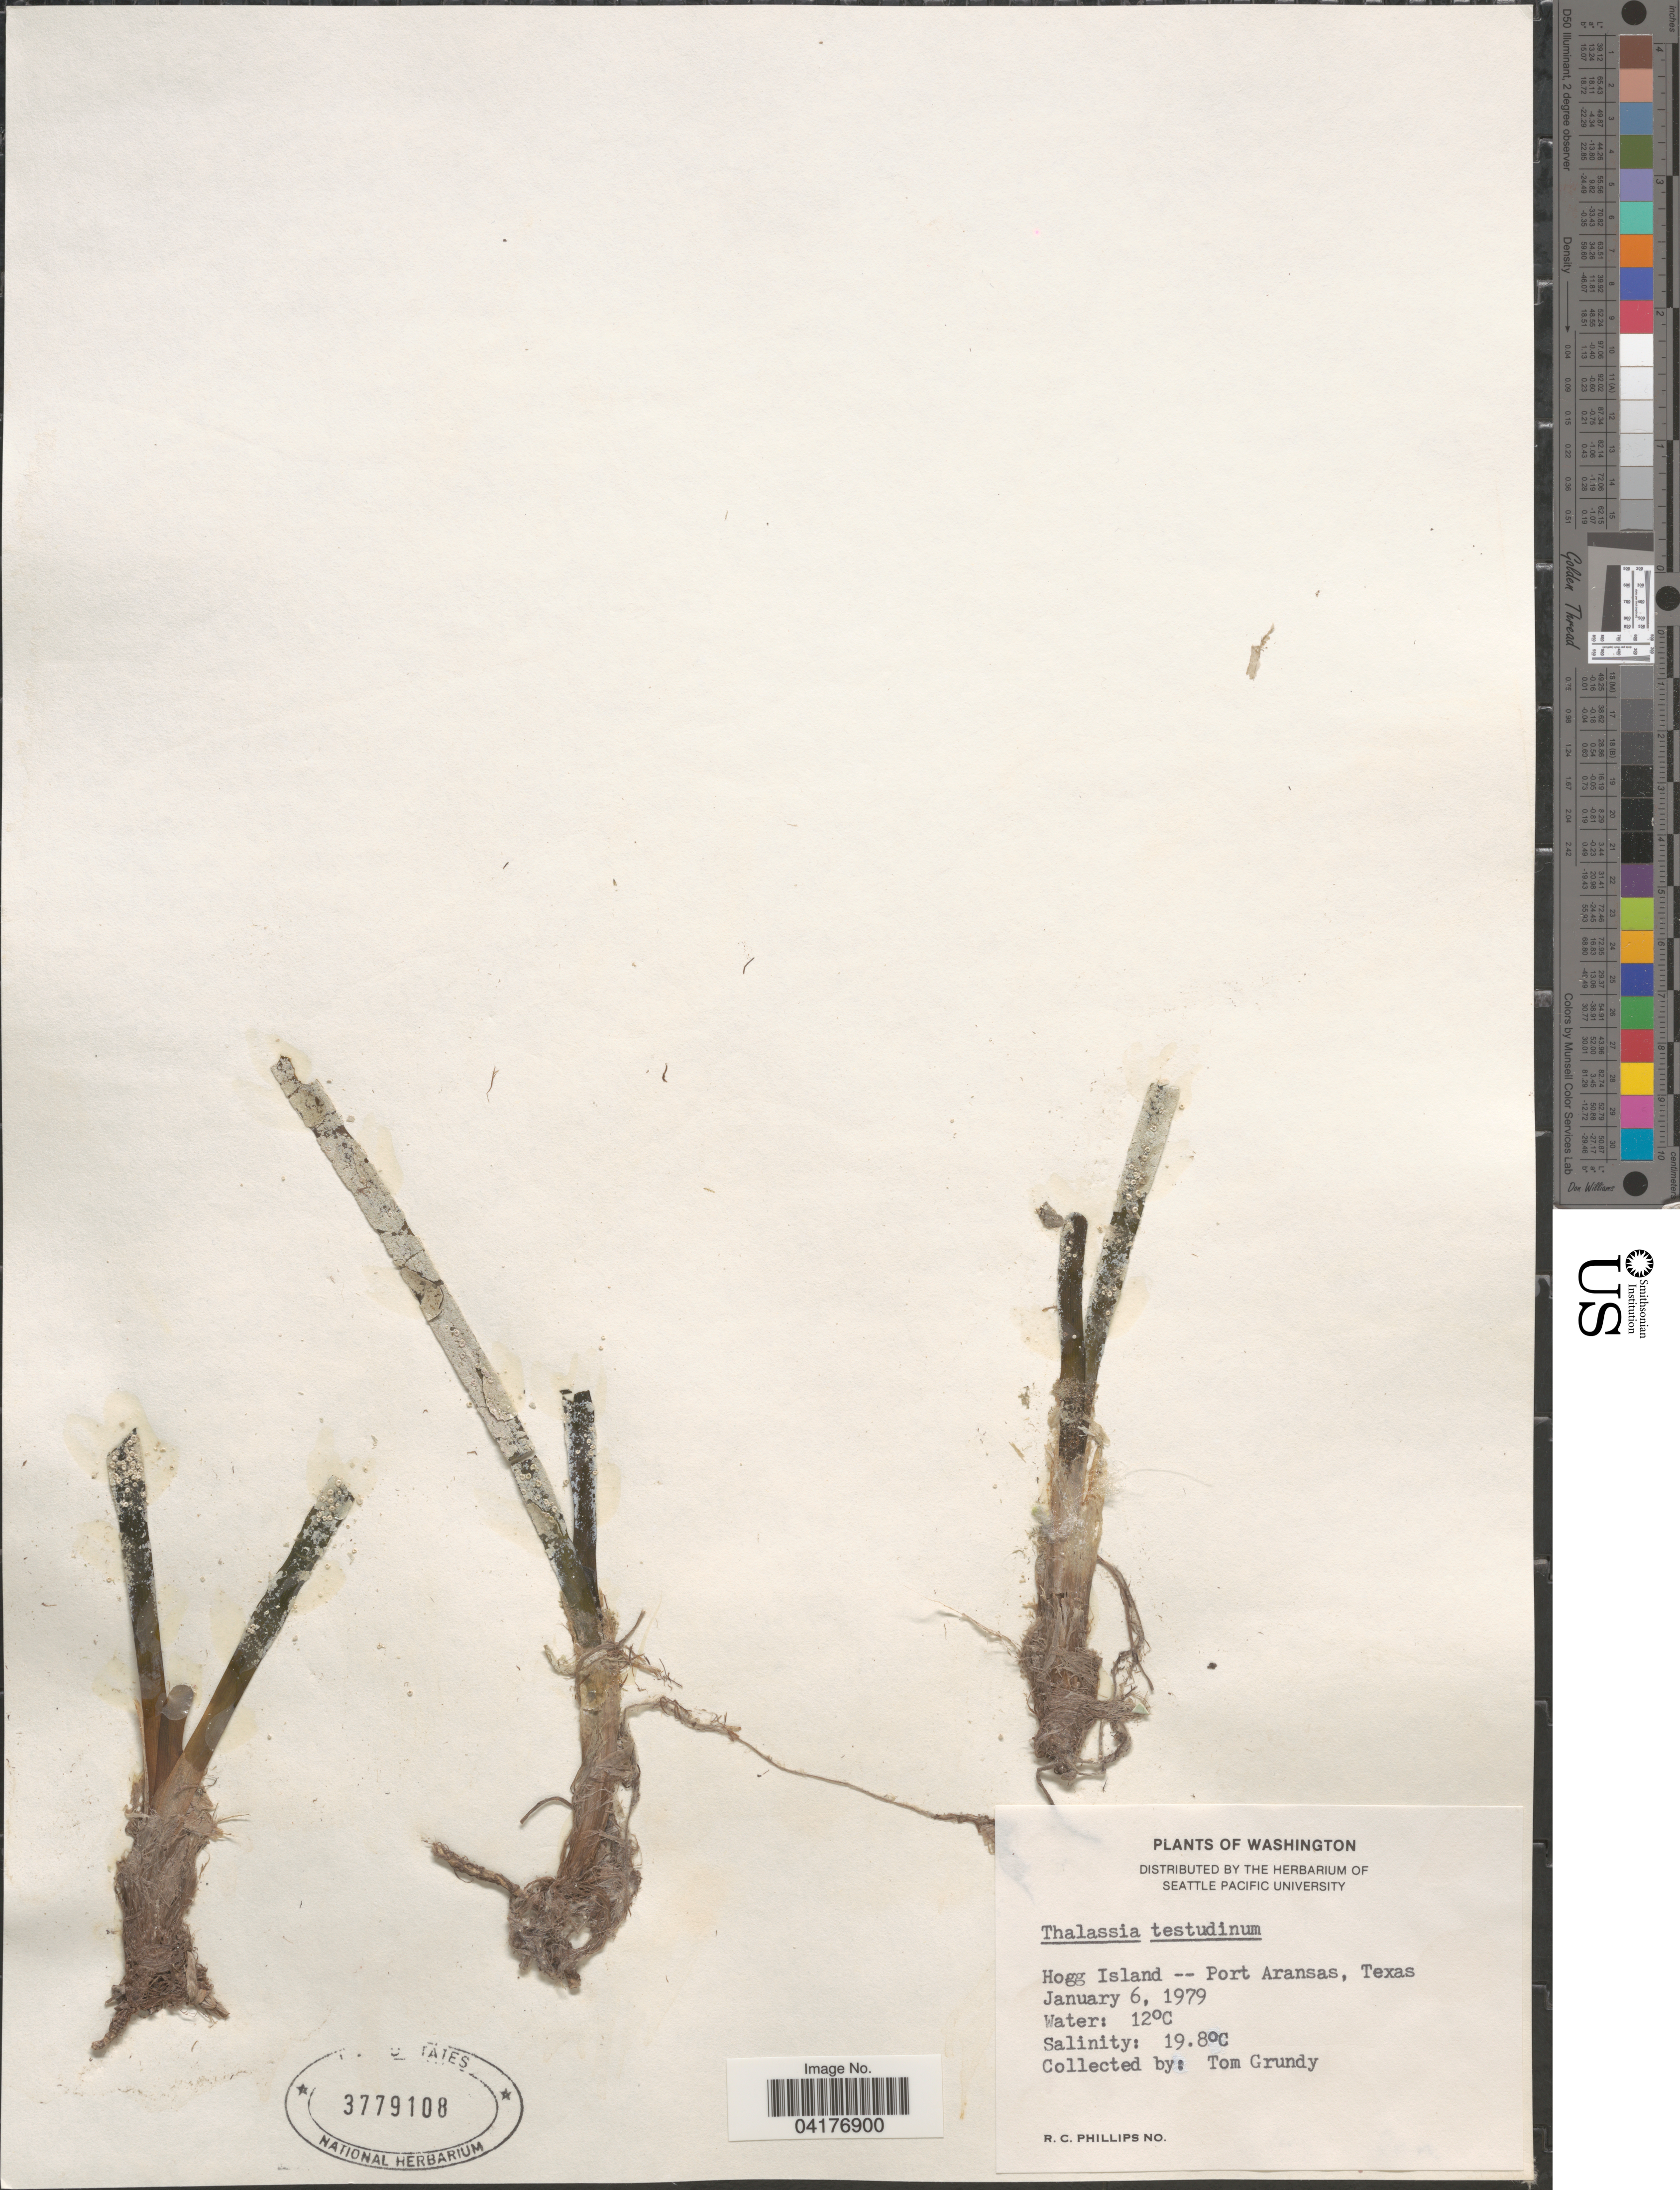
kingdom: Plantae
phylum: Tracheophyta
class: Liliopsida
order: Alismatales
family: Hydrocharitaceae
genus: Thalassia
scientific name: Thalassia testudinum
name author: Banks & Sol. ex K.D. Koenig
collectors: T. Grundy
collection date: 1979-01-06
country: United States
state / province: Texas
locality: Hogg Island -- Port Aransas.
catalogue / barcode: US 3779108